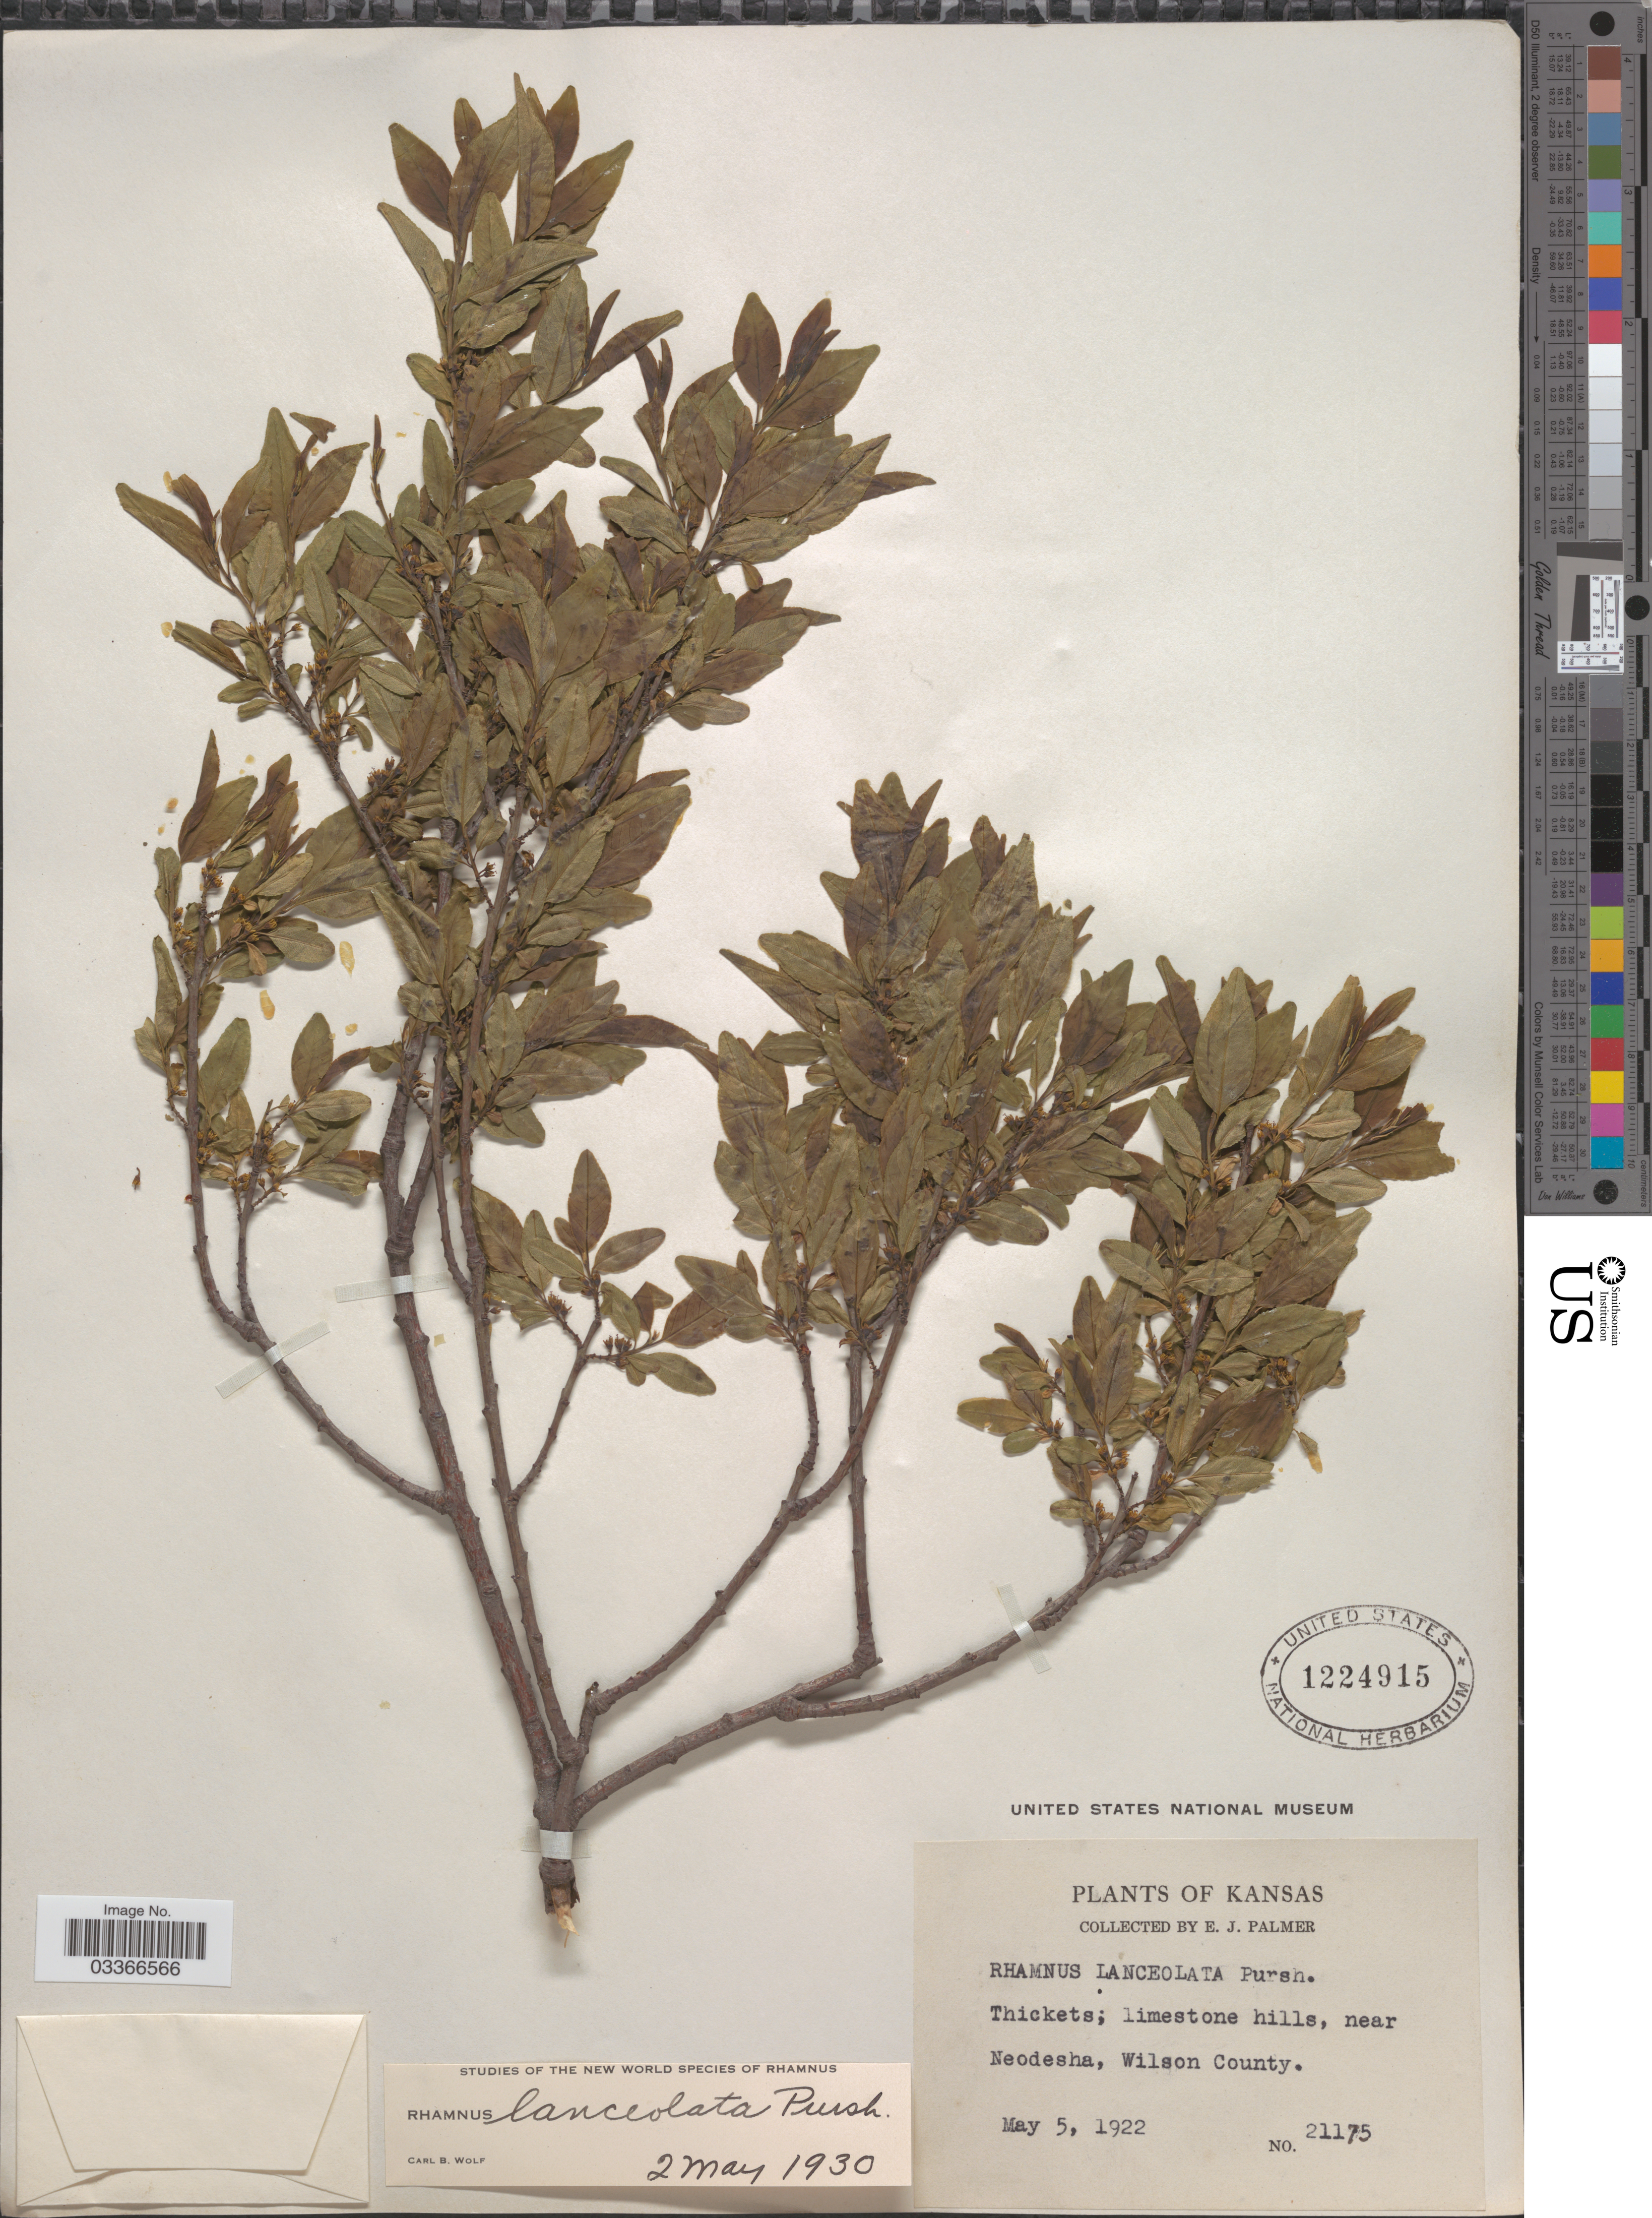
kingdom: Plantae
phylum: Tracheophyta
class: Magnoliopsida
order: Rosales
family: Rhamnaceae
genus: Rhamnus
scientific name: Rhamnus lanceolata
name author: Pursh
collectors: E. J. Palmer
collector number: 21175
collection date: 1922-05-05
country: United States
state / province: Kansas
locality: Near Neodesha, Wilson County.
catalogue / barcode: US 1224915